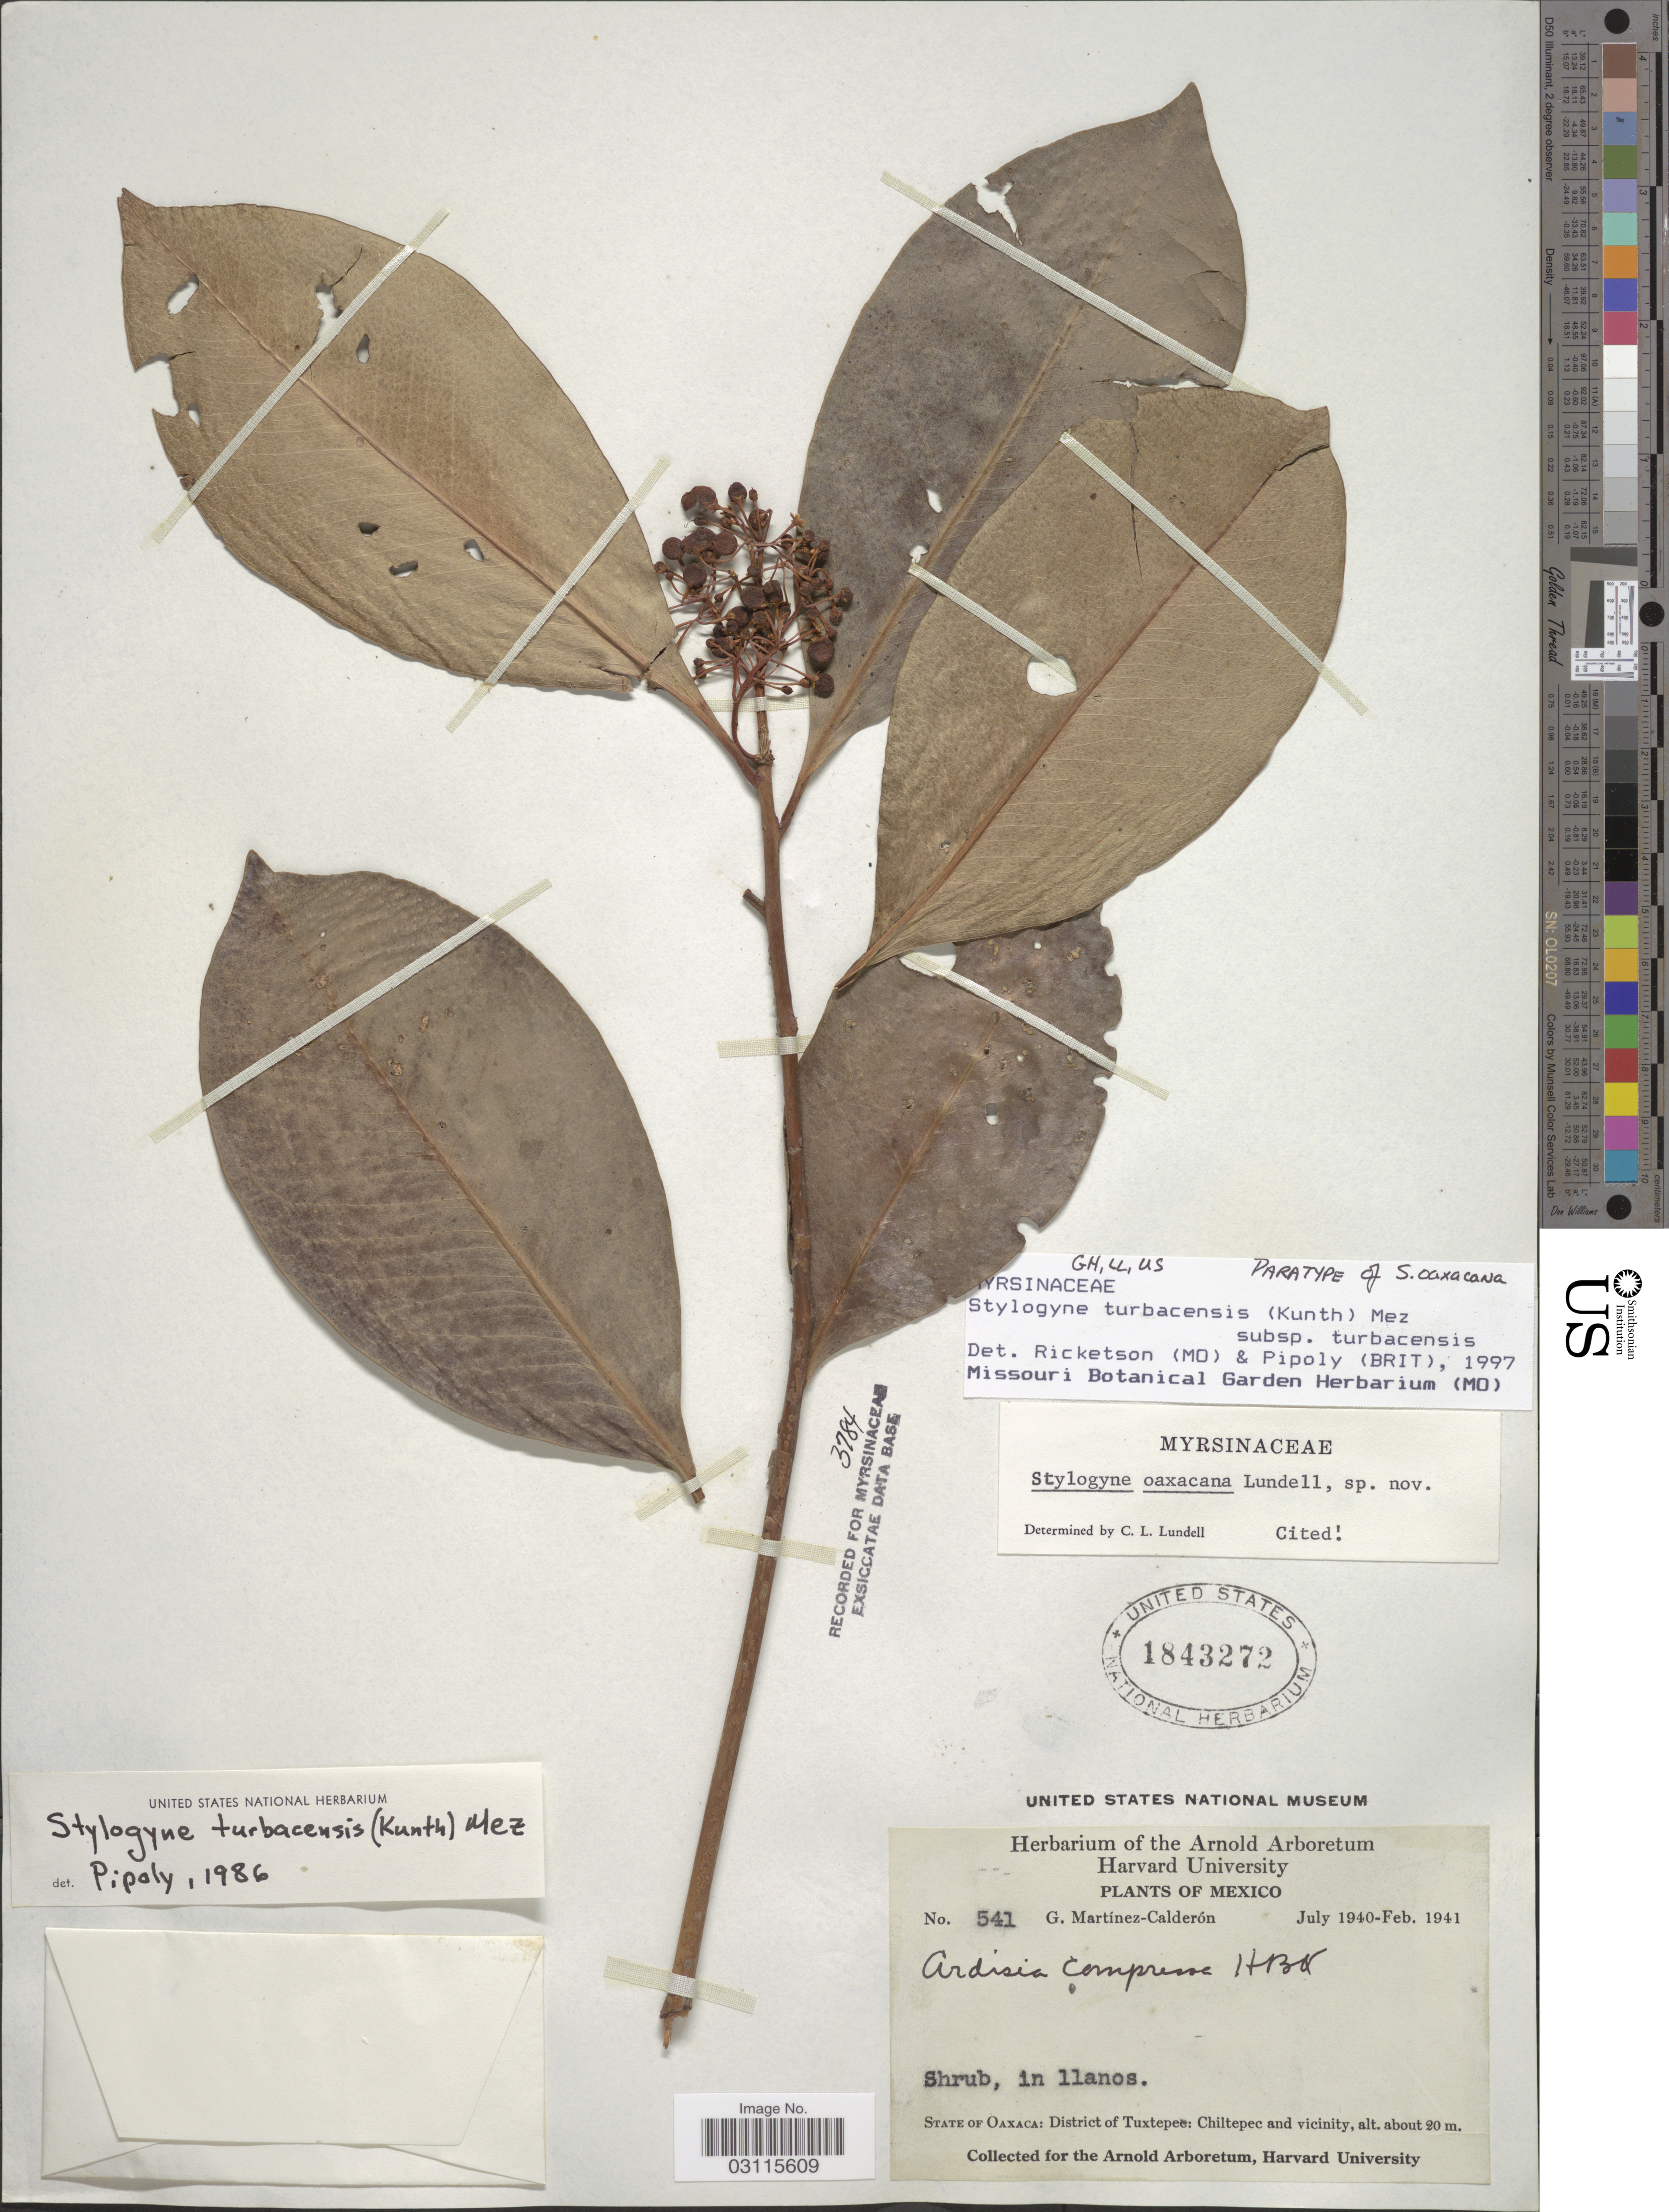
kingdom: Plantae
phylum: Tracheophyta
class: Magnoliopsida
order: Ericales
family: Primulaceae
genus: Stylogyne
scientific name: Stylogyne turbacensis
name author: (Kunth) Mez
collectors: G. Martínez Calderón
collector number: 541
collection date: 1940-07/1941-02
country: Mexico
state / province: Oaxaca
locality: State of Oaxaca: District of Tuxtepec: Chiltepec and vicinity.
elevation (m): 20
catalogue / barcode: US 1843272